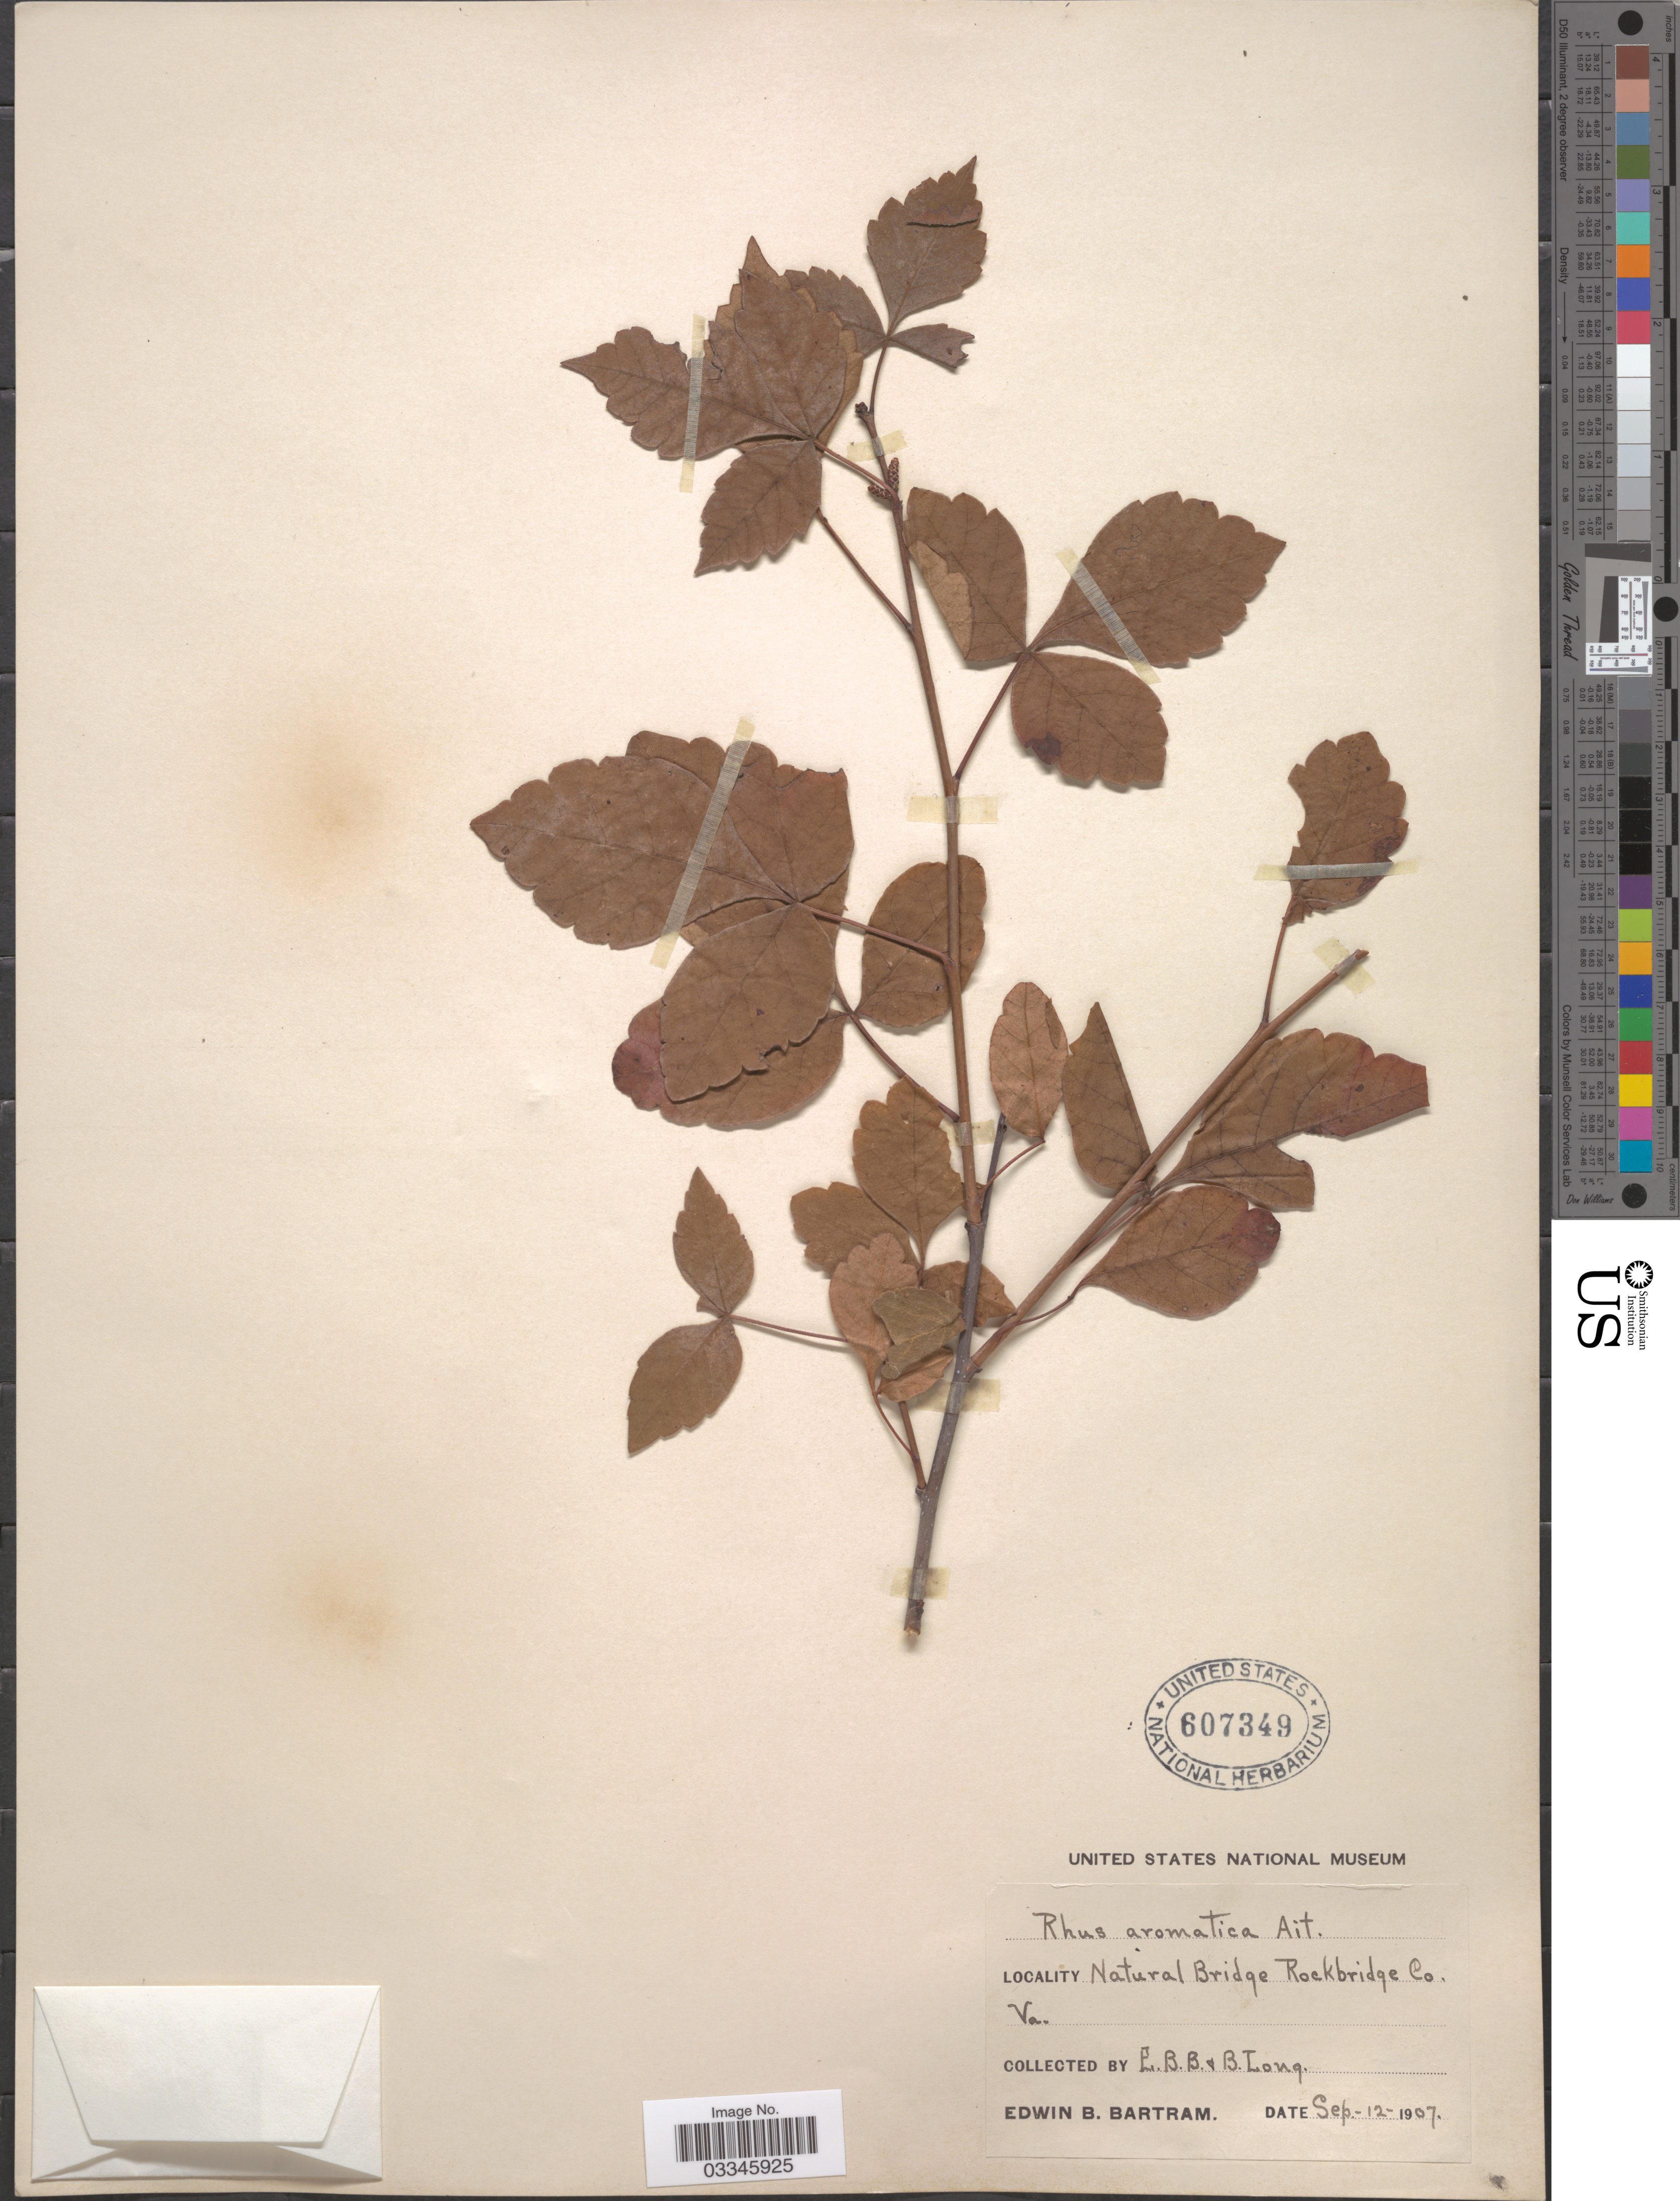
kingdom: Plantae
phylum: Tracheophyta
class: Magnoliopsida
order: Sapindales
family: Anacardiaceae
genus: Rhus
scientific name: Rhus crenata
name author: Thunb.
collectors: E. B. Bartram & B. Long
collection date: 1907-09-12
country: United States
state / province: Virginia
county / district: Rockbridge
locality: Natural Bridge Rockbridge Co.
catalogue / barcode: US 607349